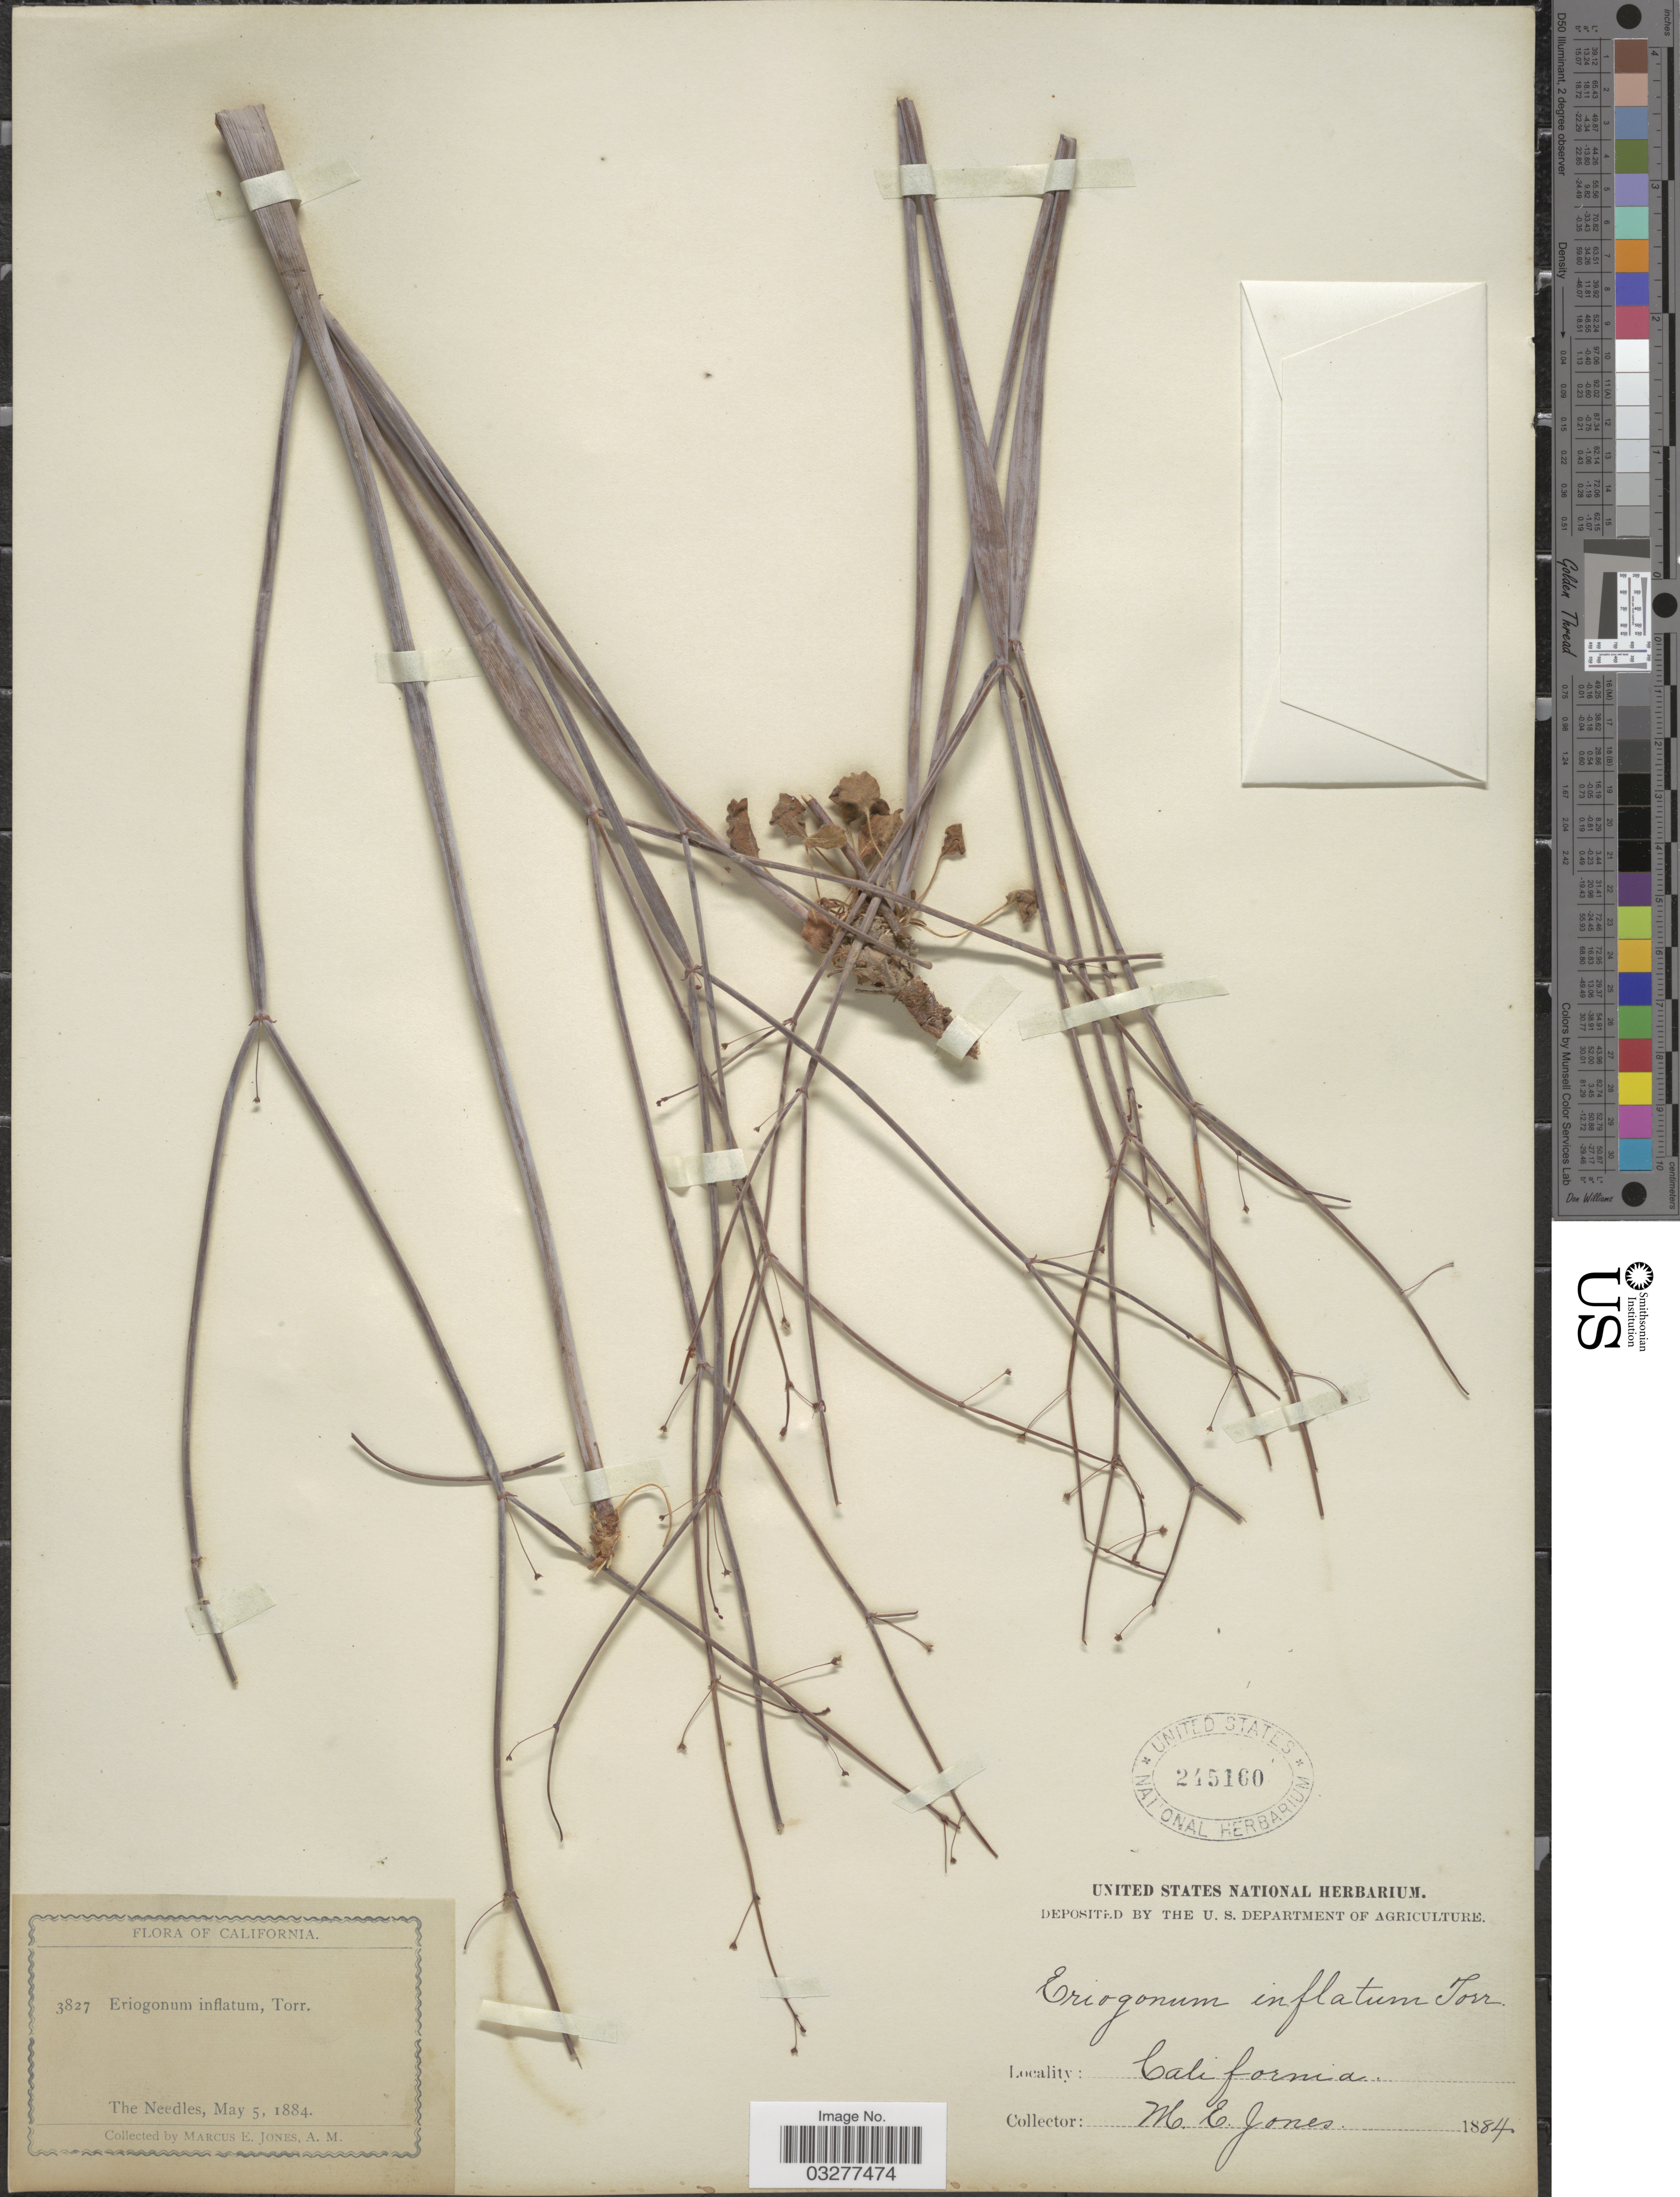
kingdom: Plantae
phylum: Tracheophyta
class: Magnoliopsida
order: Caryophyllales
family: Polygonaceae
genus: Eriogonum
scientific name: Eriogonum inflatum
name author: Torr. & Frém.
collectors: M. E. Jones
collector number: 3827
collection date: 1884-05-05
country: United States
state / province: California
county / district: San Bernardino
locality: The Needles.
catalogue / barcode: US 245160